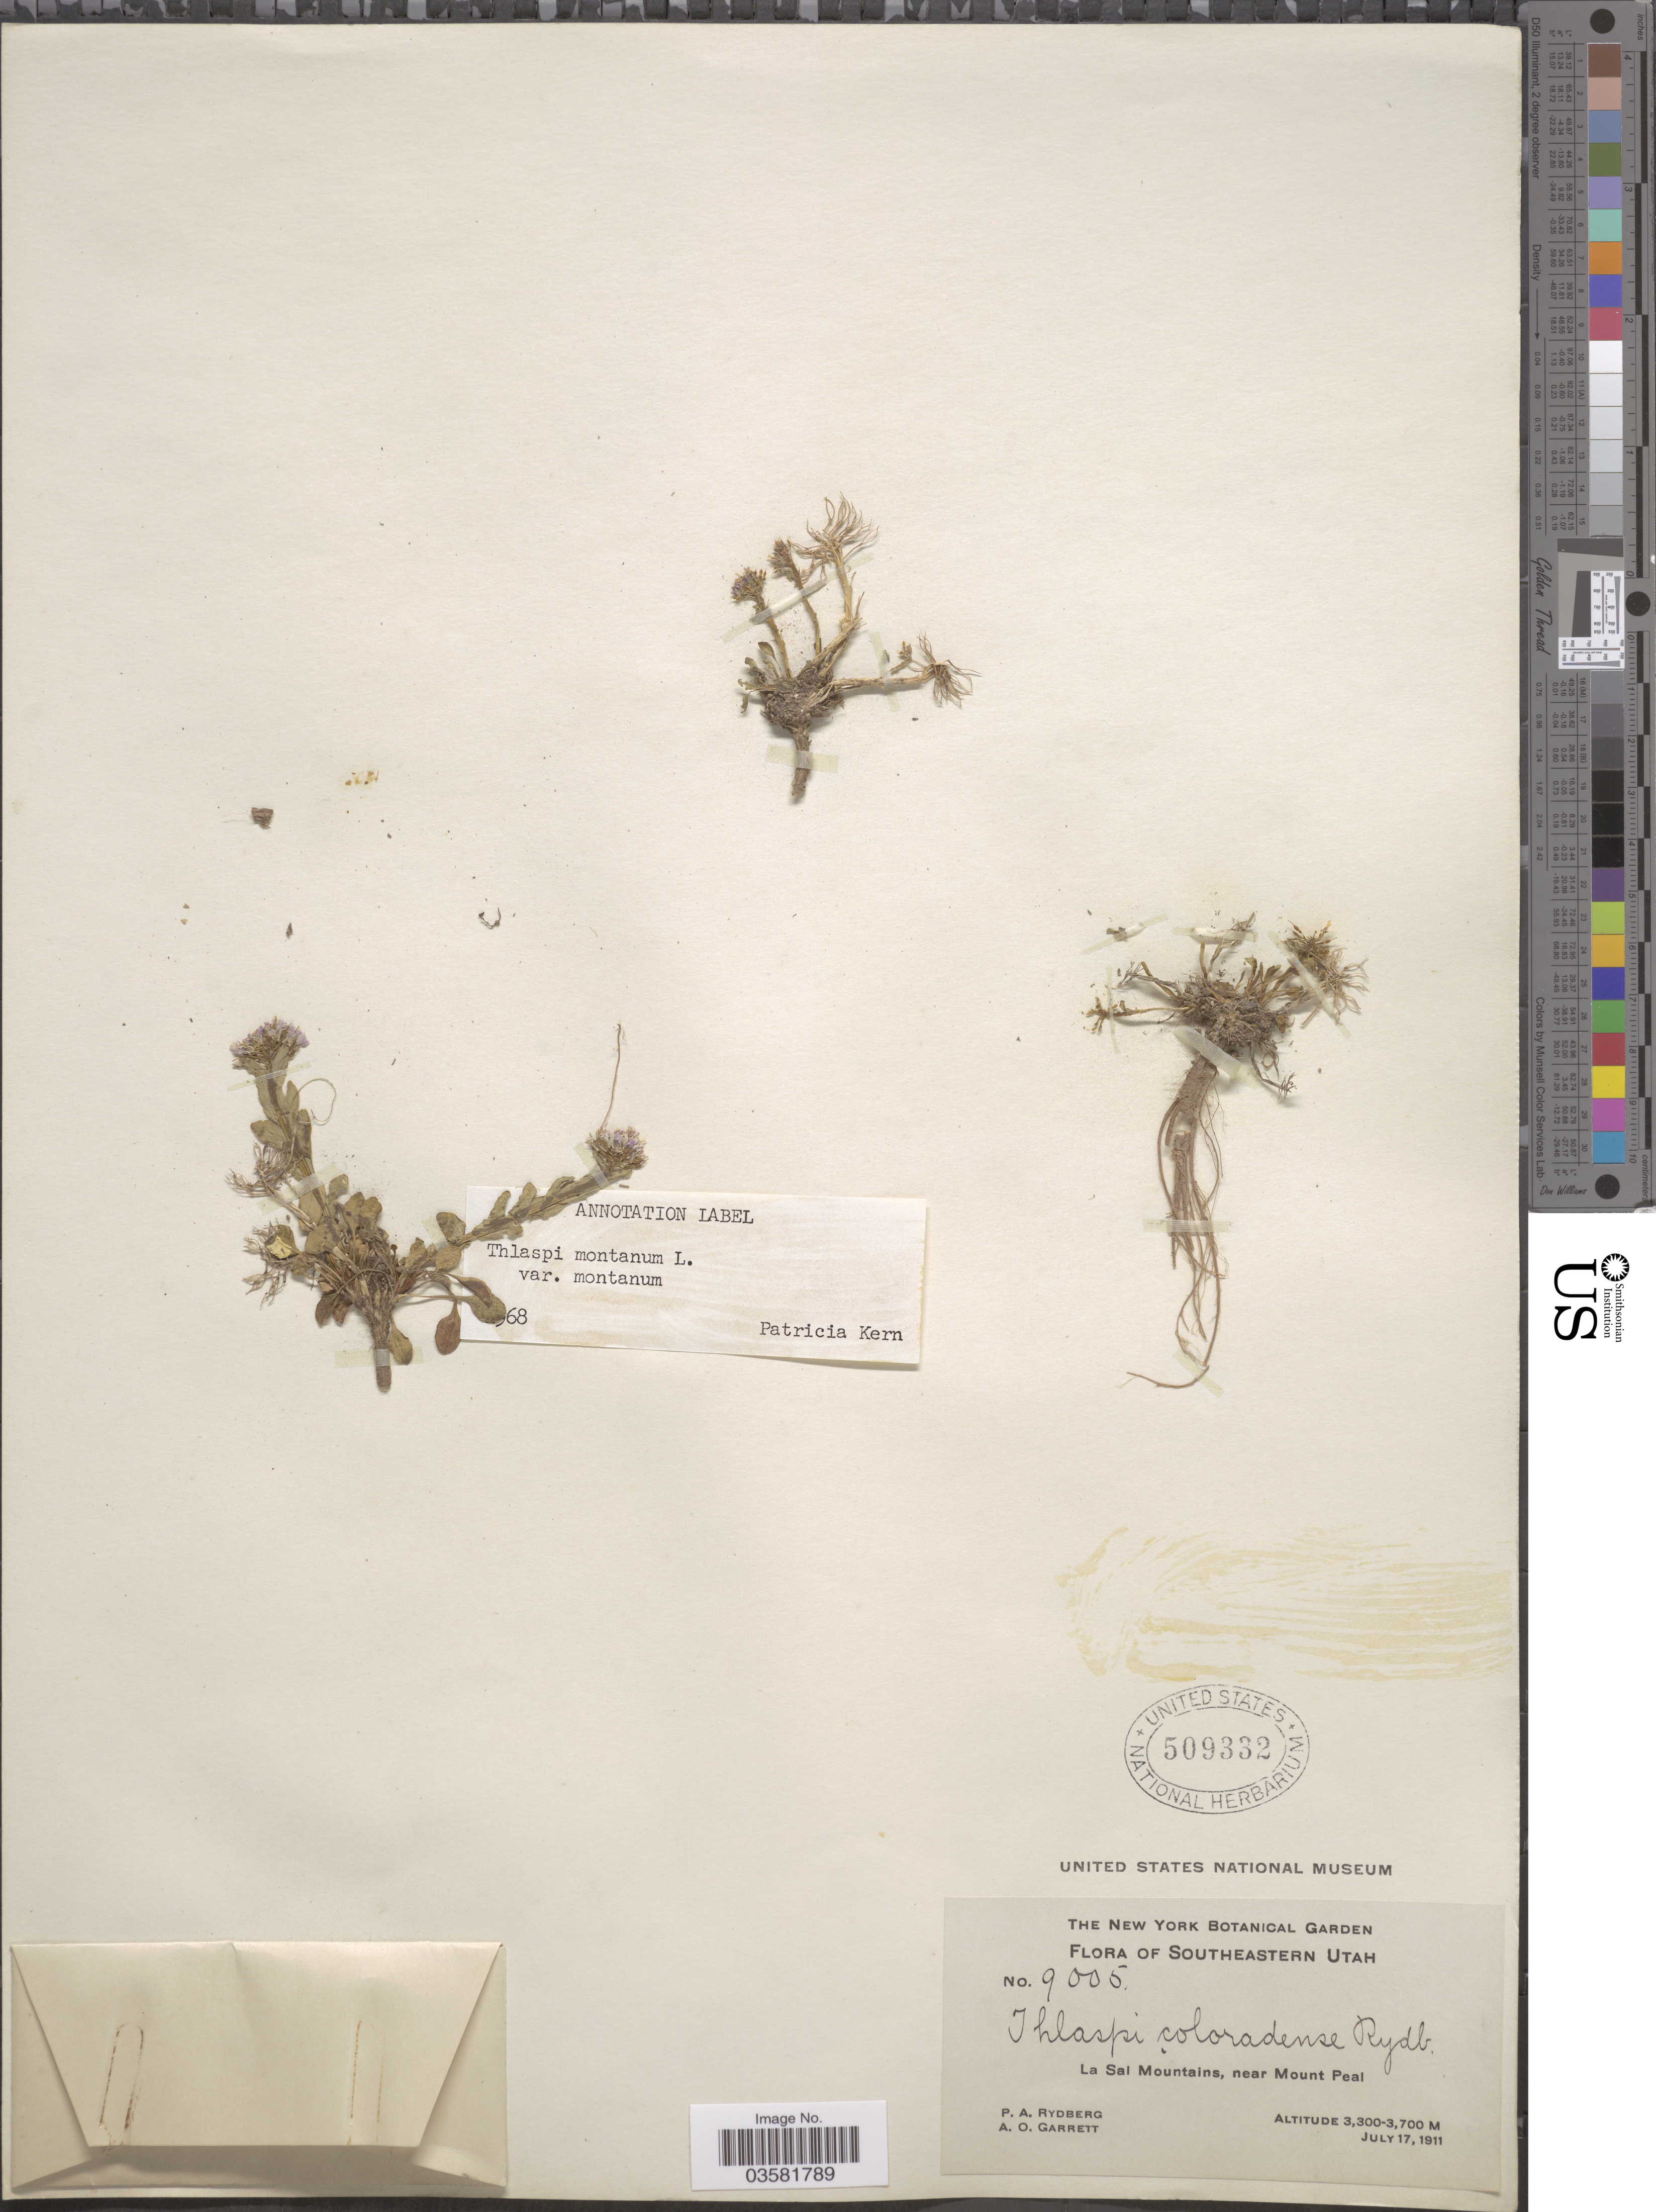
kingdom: Plantae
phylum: Tracheophyta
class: Magnoliopsida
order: Brassicales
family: Brassicaceae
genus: Thlaspi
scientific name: Thlaspi montanum var. montanum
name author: L.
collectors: P. A. Rydberg & A. O. Garrett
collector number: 9005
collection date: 1911-07-17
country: United States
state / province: Utah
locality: Southeastern Utah. La Sal Mountains, near Mount Peal.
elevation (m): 3300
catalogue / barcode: US 509332